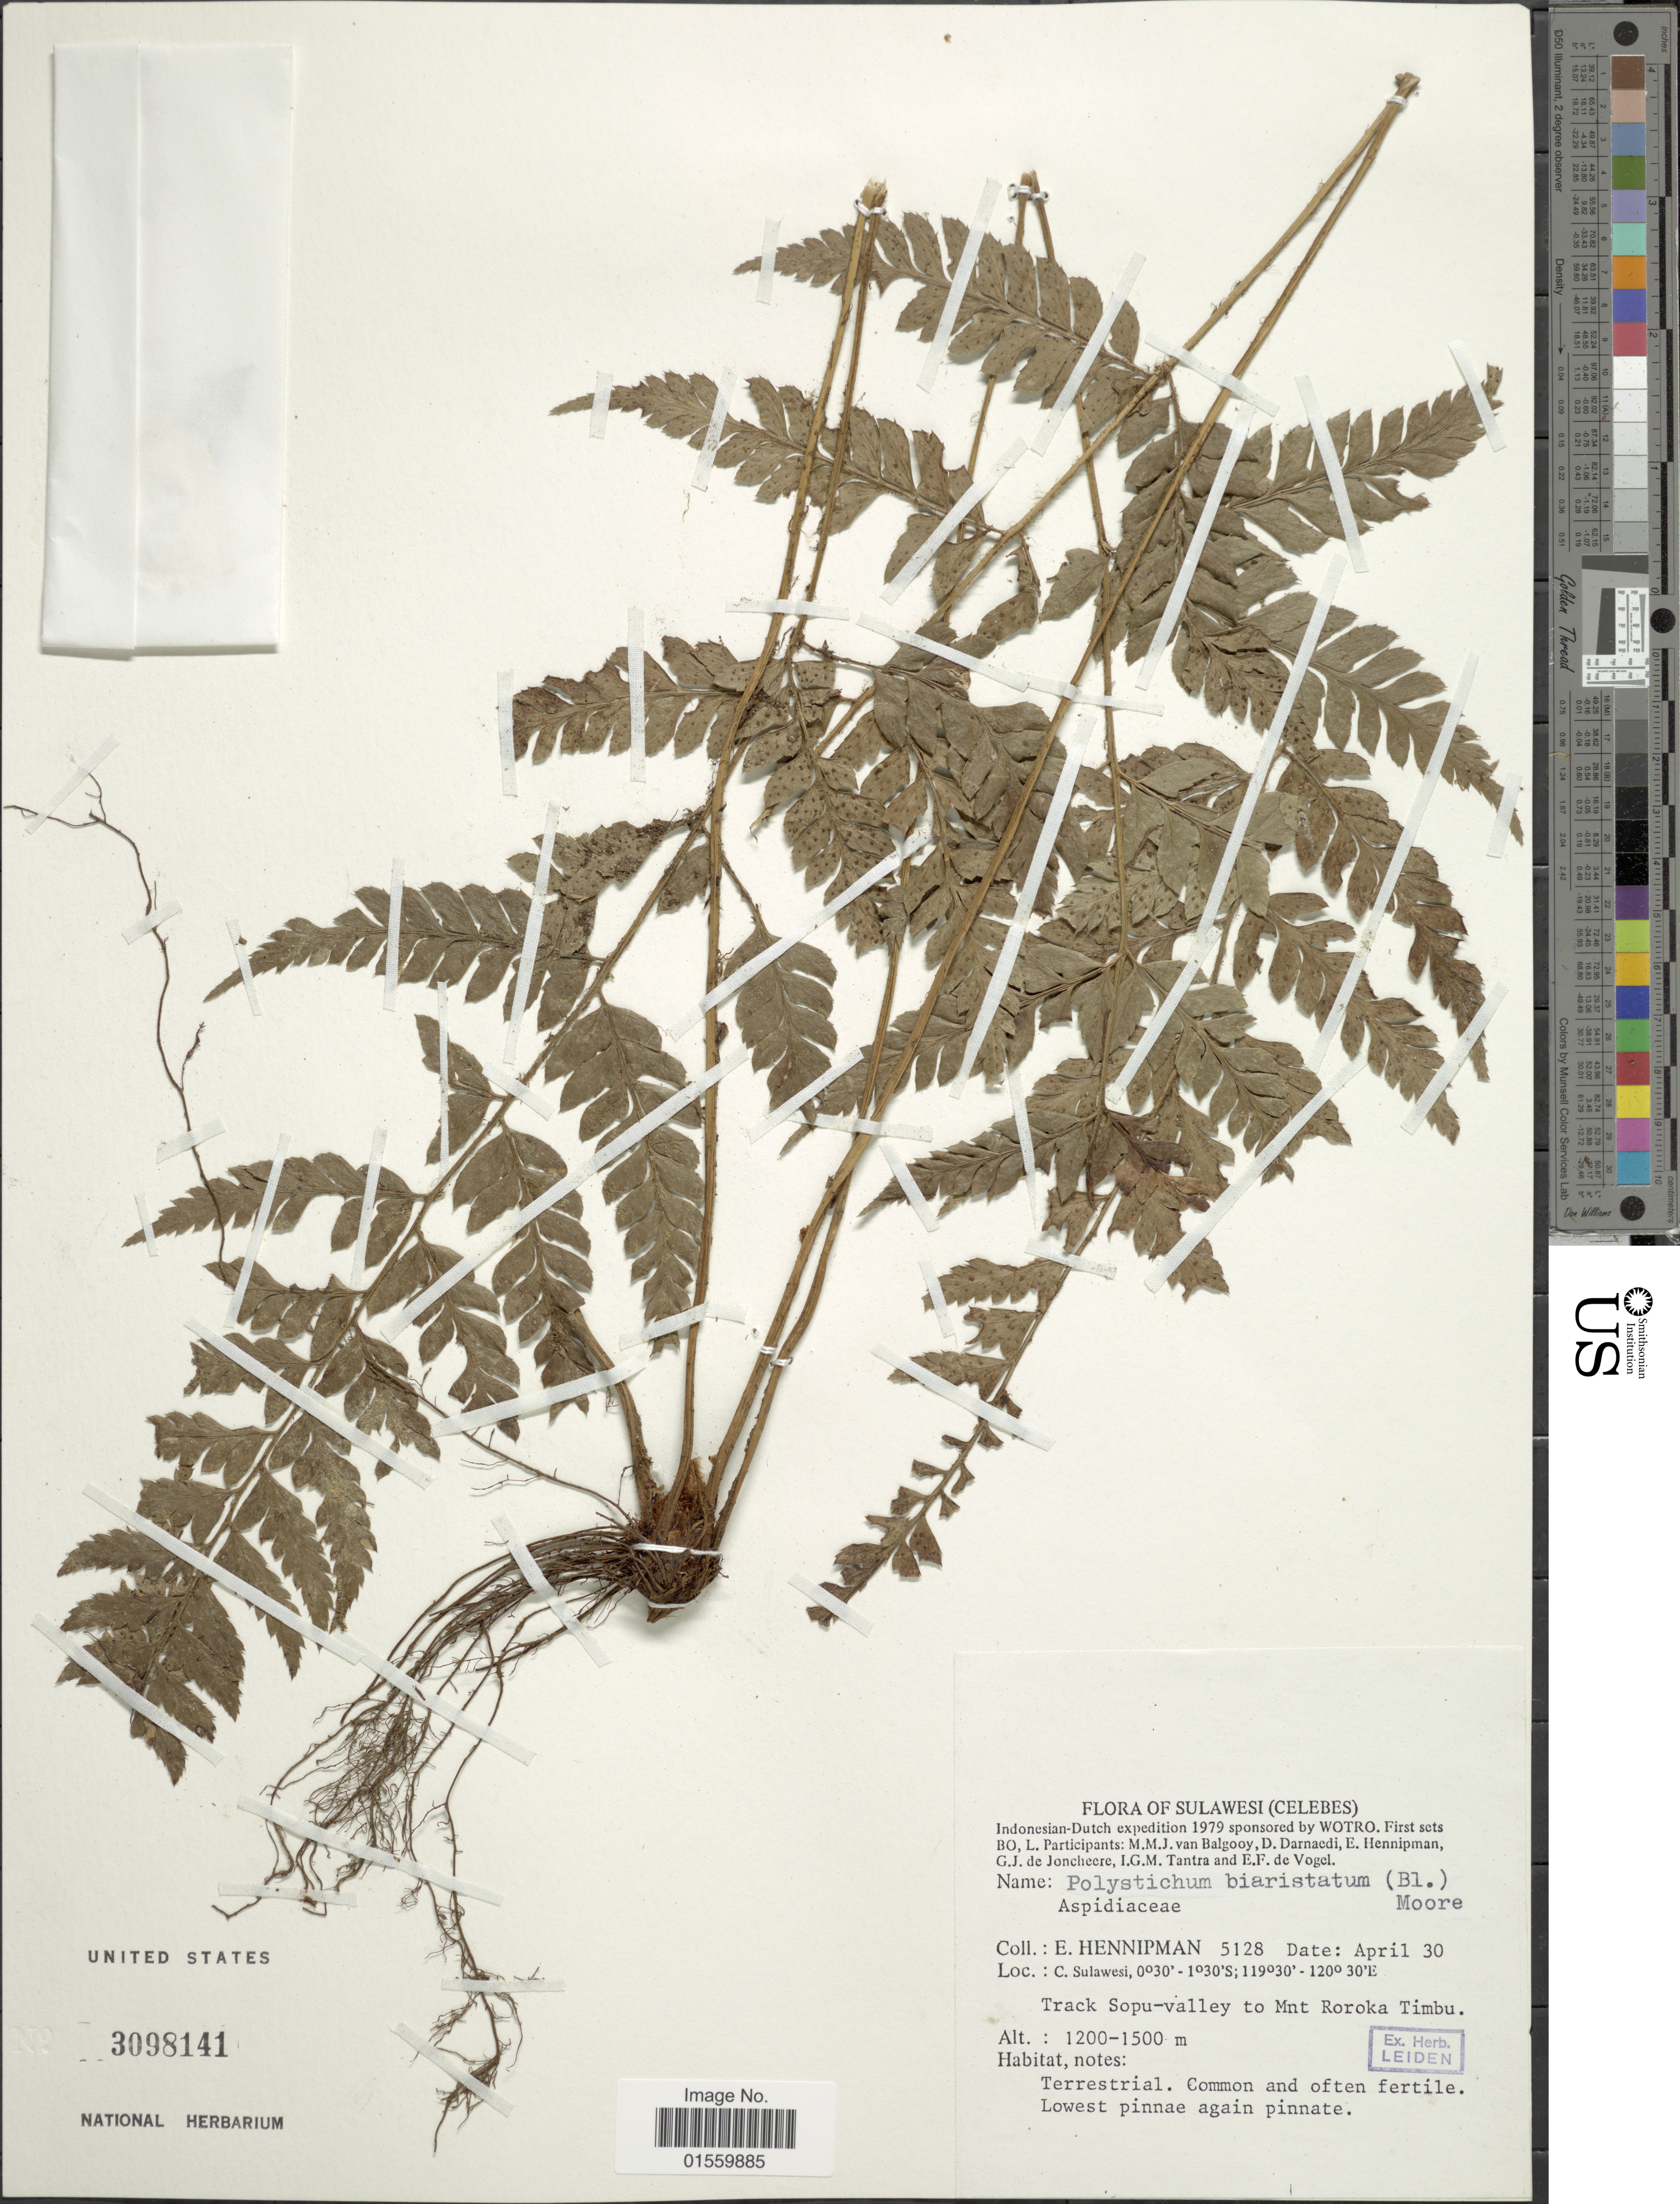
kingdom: Plantae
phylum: Tracheophyta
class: Polypodiopsida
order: Polypodiales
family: Dryopteridaceae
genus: Polystichum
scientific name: Polystichum biaristatum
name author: (Blume) T. Moore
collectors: E. Hennipman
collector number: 5128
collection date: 1979-04-30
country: Indonesia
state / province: Sulawesi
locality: Sulawesi (Celebes), C. Sulaswesi, Track Sopu-valley to Mnt Roroka Timbu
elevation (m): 1200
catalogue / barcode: US 3098141